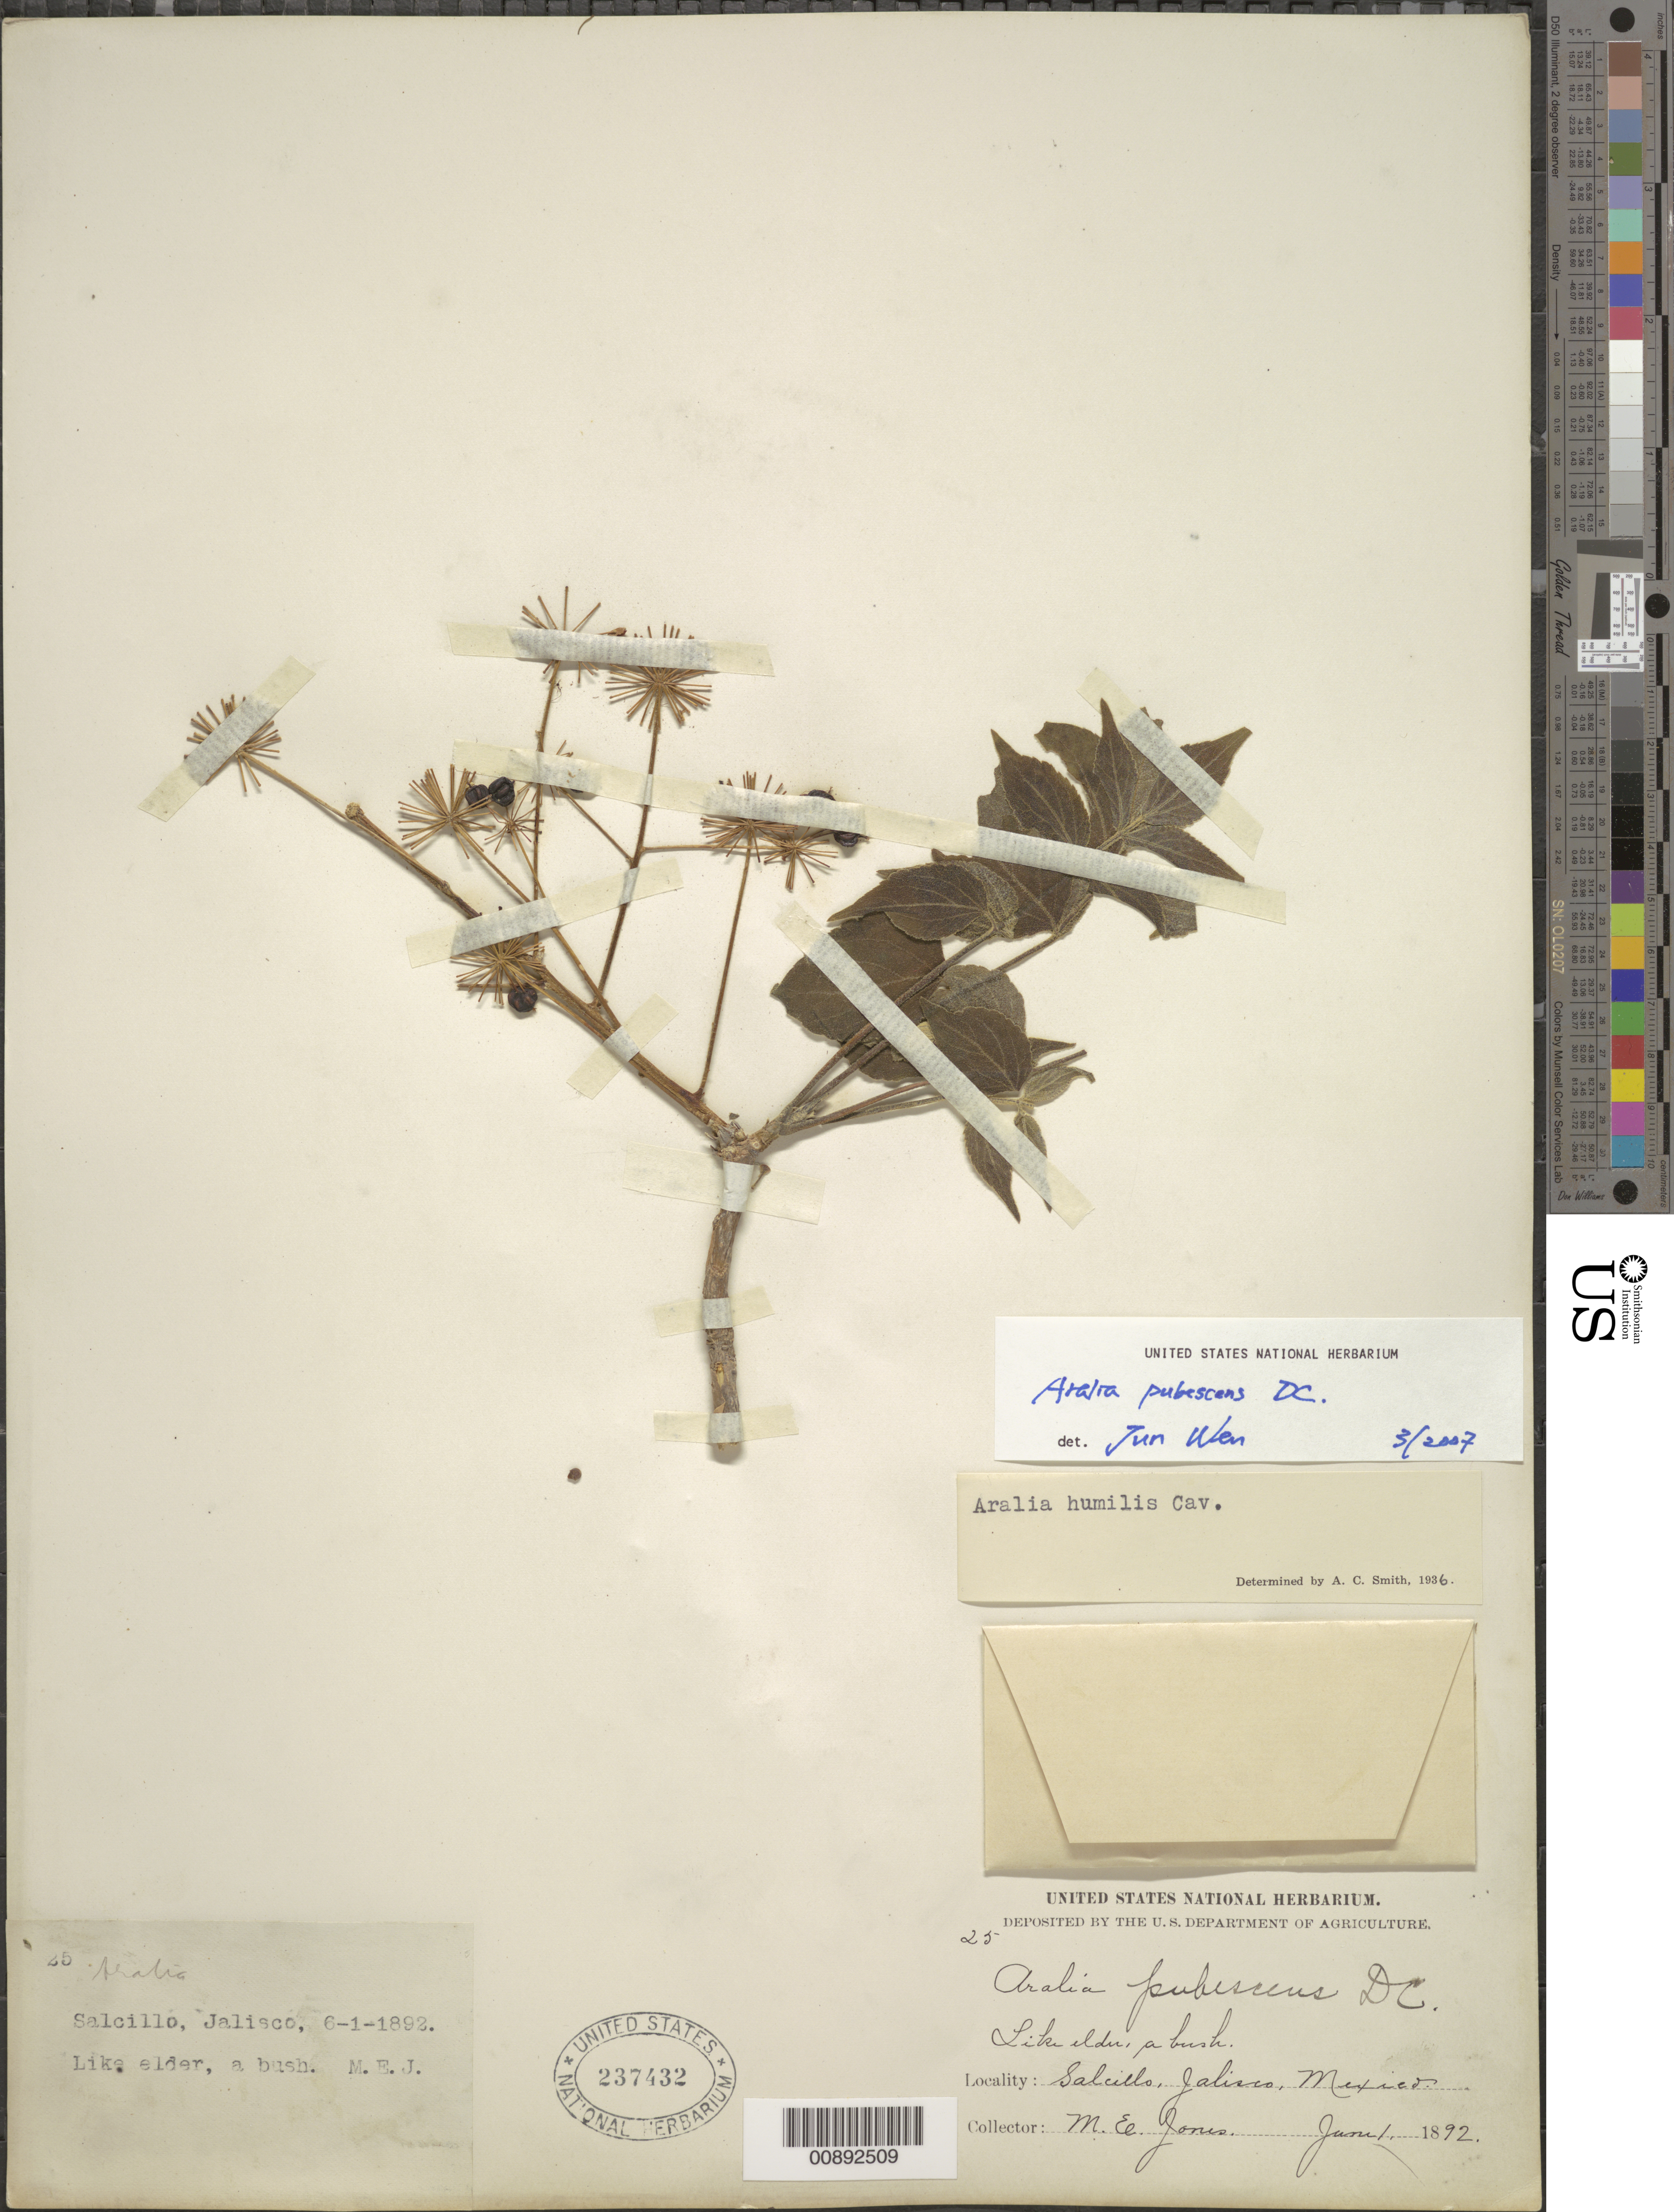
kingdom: Plantae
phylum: Tracheophyta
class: Magnoliopsida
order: Apiales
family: Araliaceae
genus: Aralia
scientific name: Aralia pubescens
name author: DC.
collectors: M. E. Jones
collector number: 25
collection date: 1892-01-06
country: Mexico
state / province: Jalisco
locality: Salcillo, Jalisco.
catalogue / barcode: US 237432